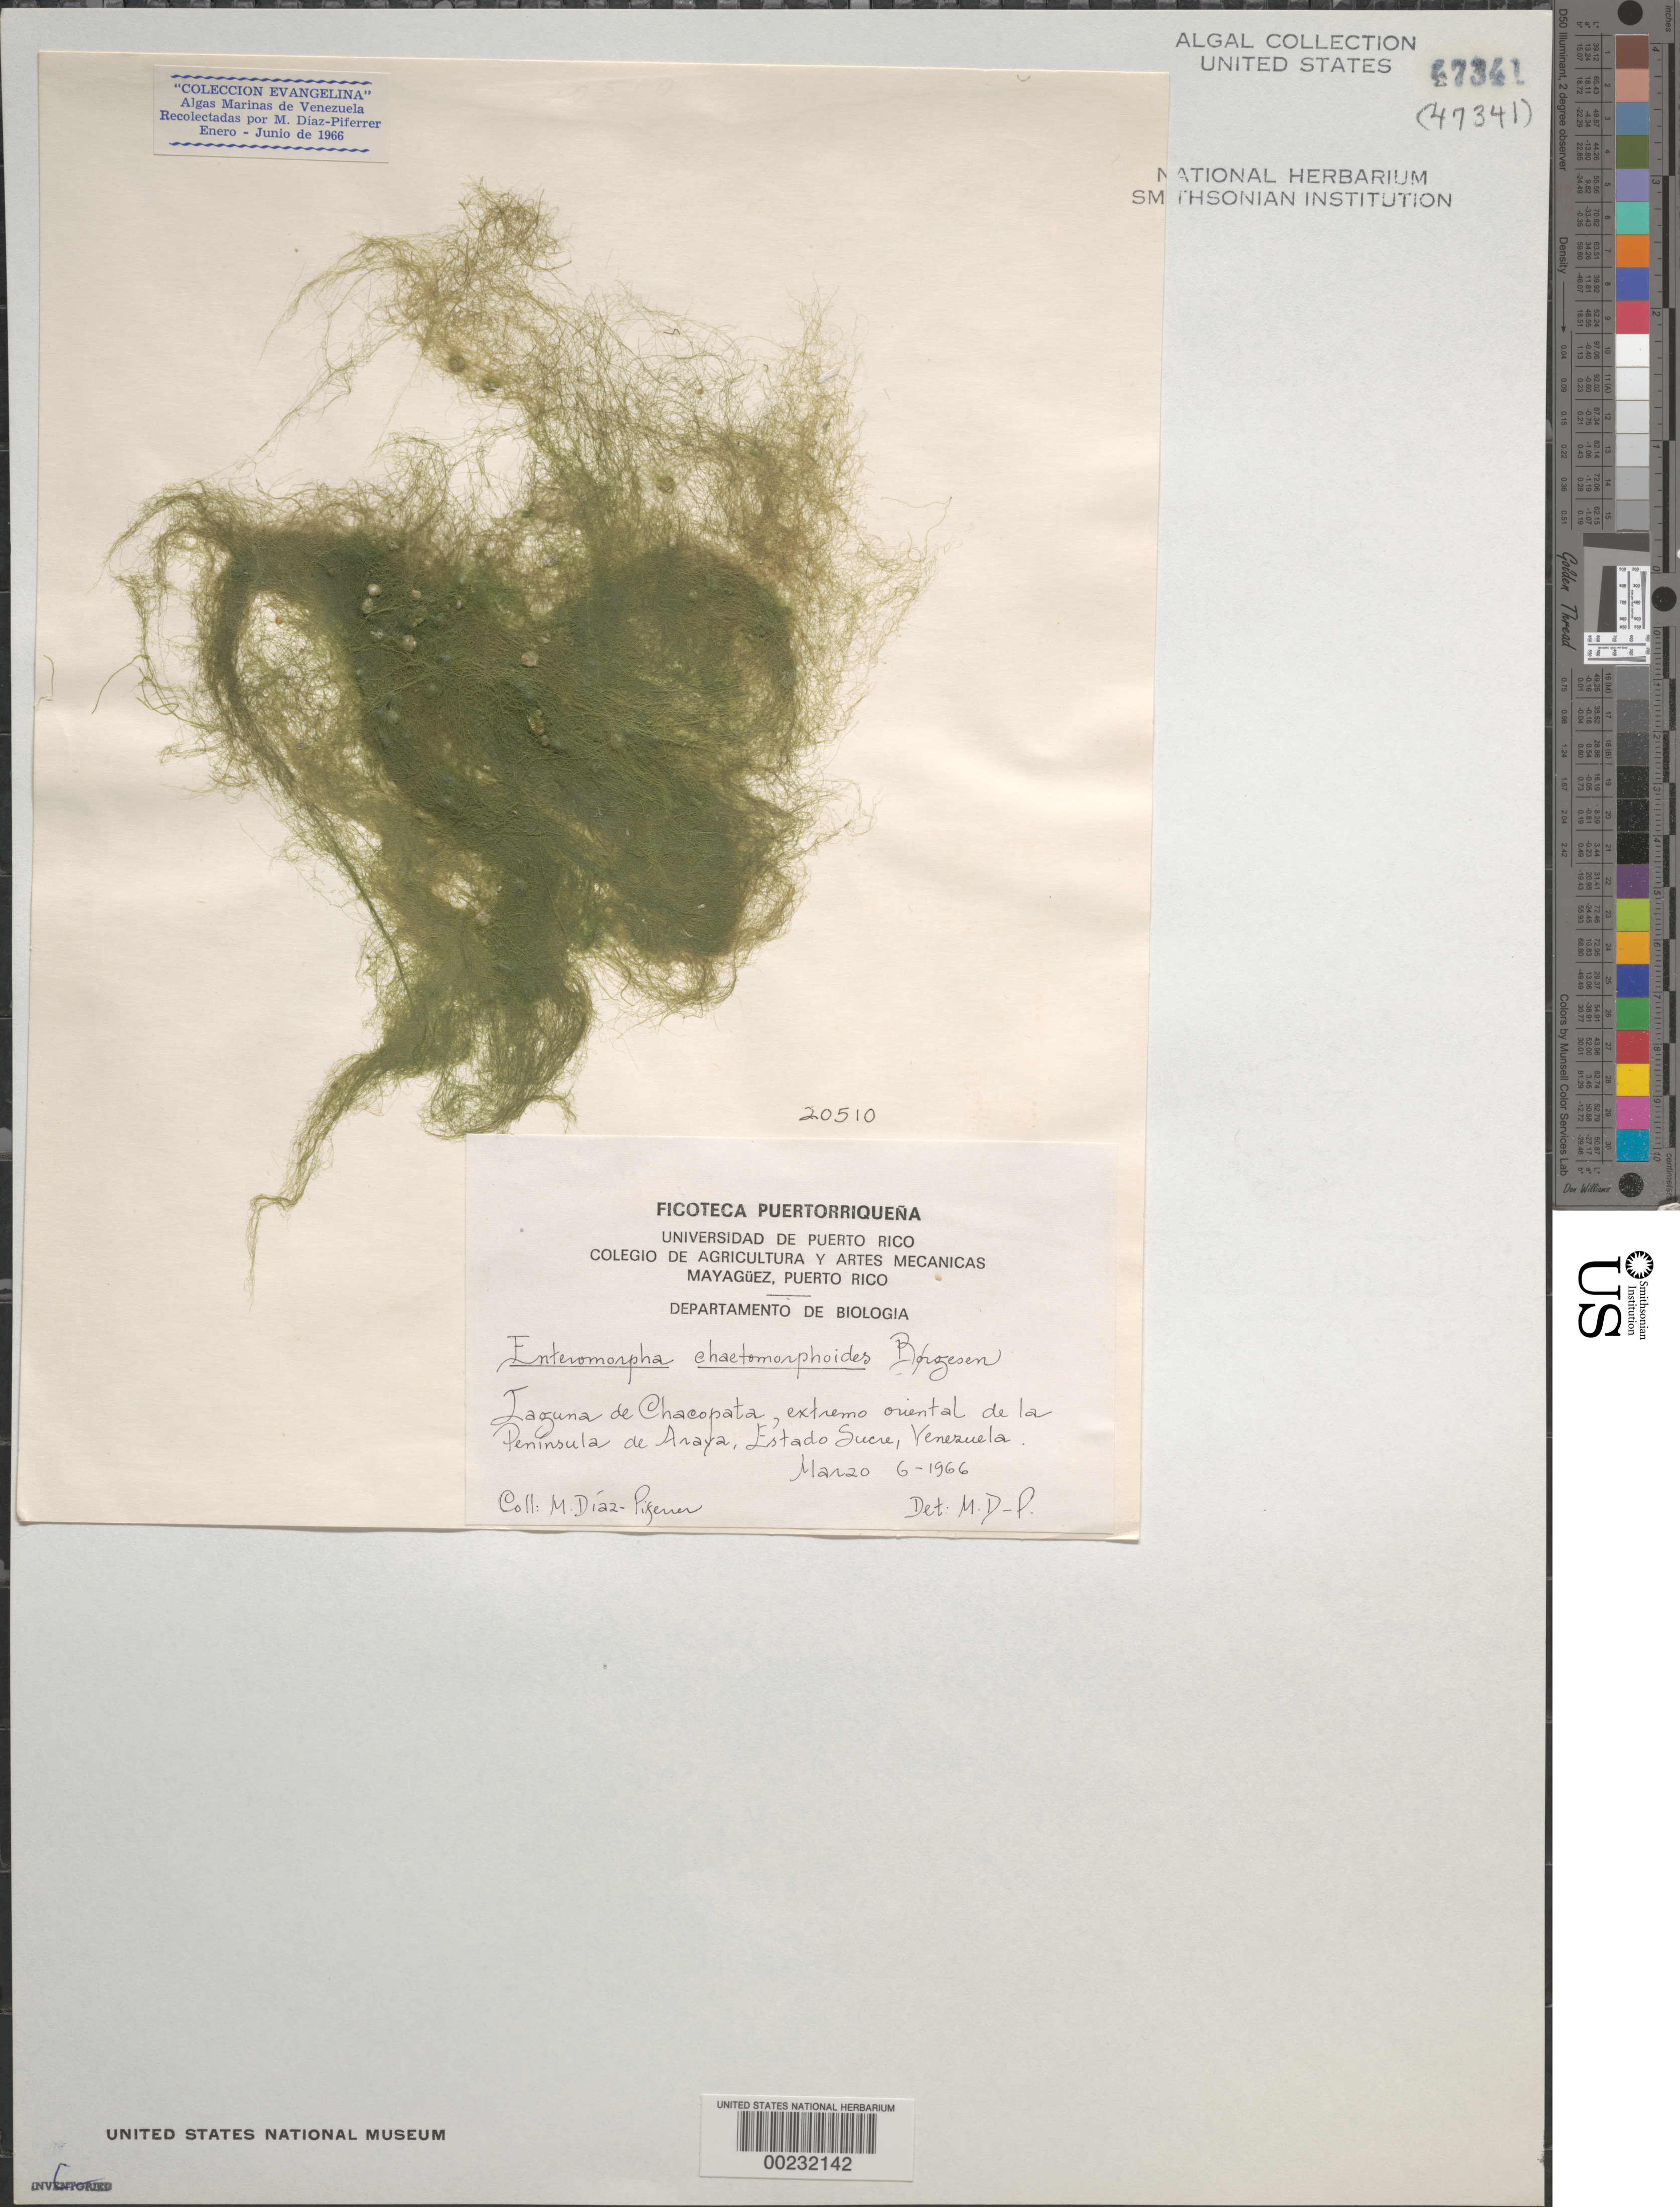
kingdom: Plantae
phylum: Chlorophyta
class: Ulvophyceae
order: Ulvales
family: Ulvaceae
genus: Ulva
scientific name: Ulva chaetomorphoides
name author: (Børgesen) H.S. Hayden et al.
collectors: M. Diaz-Piferrer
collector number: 20510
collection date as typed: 06 Mar 1966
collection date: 1966-03-06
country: Venezuela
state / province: Sucre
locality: Peninsula de araya, laguna de chacopata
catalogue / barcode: US 47341